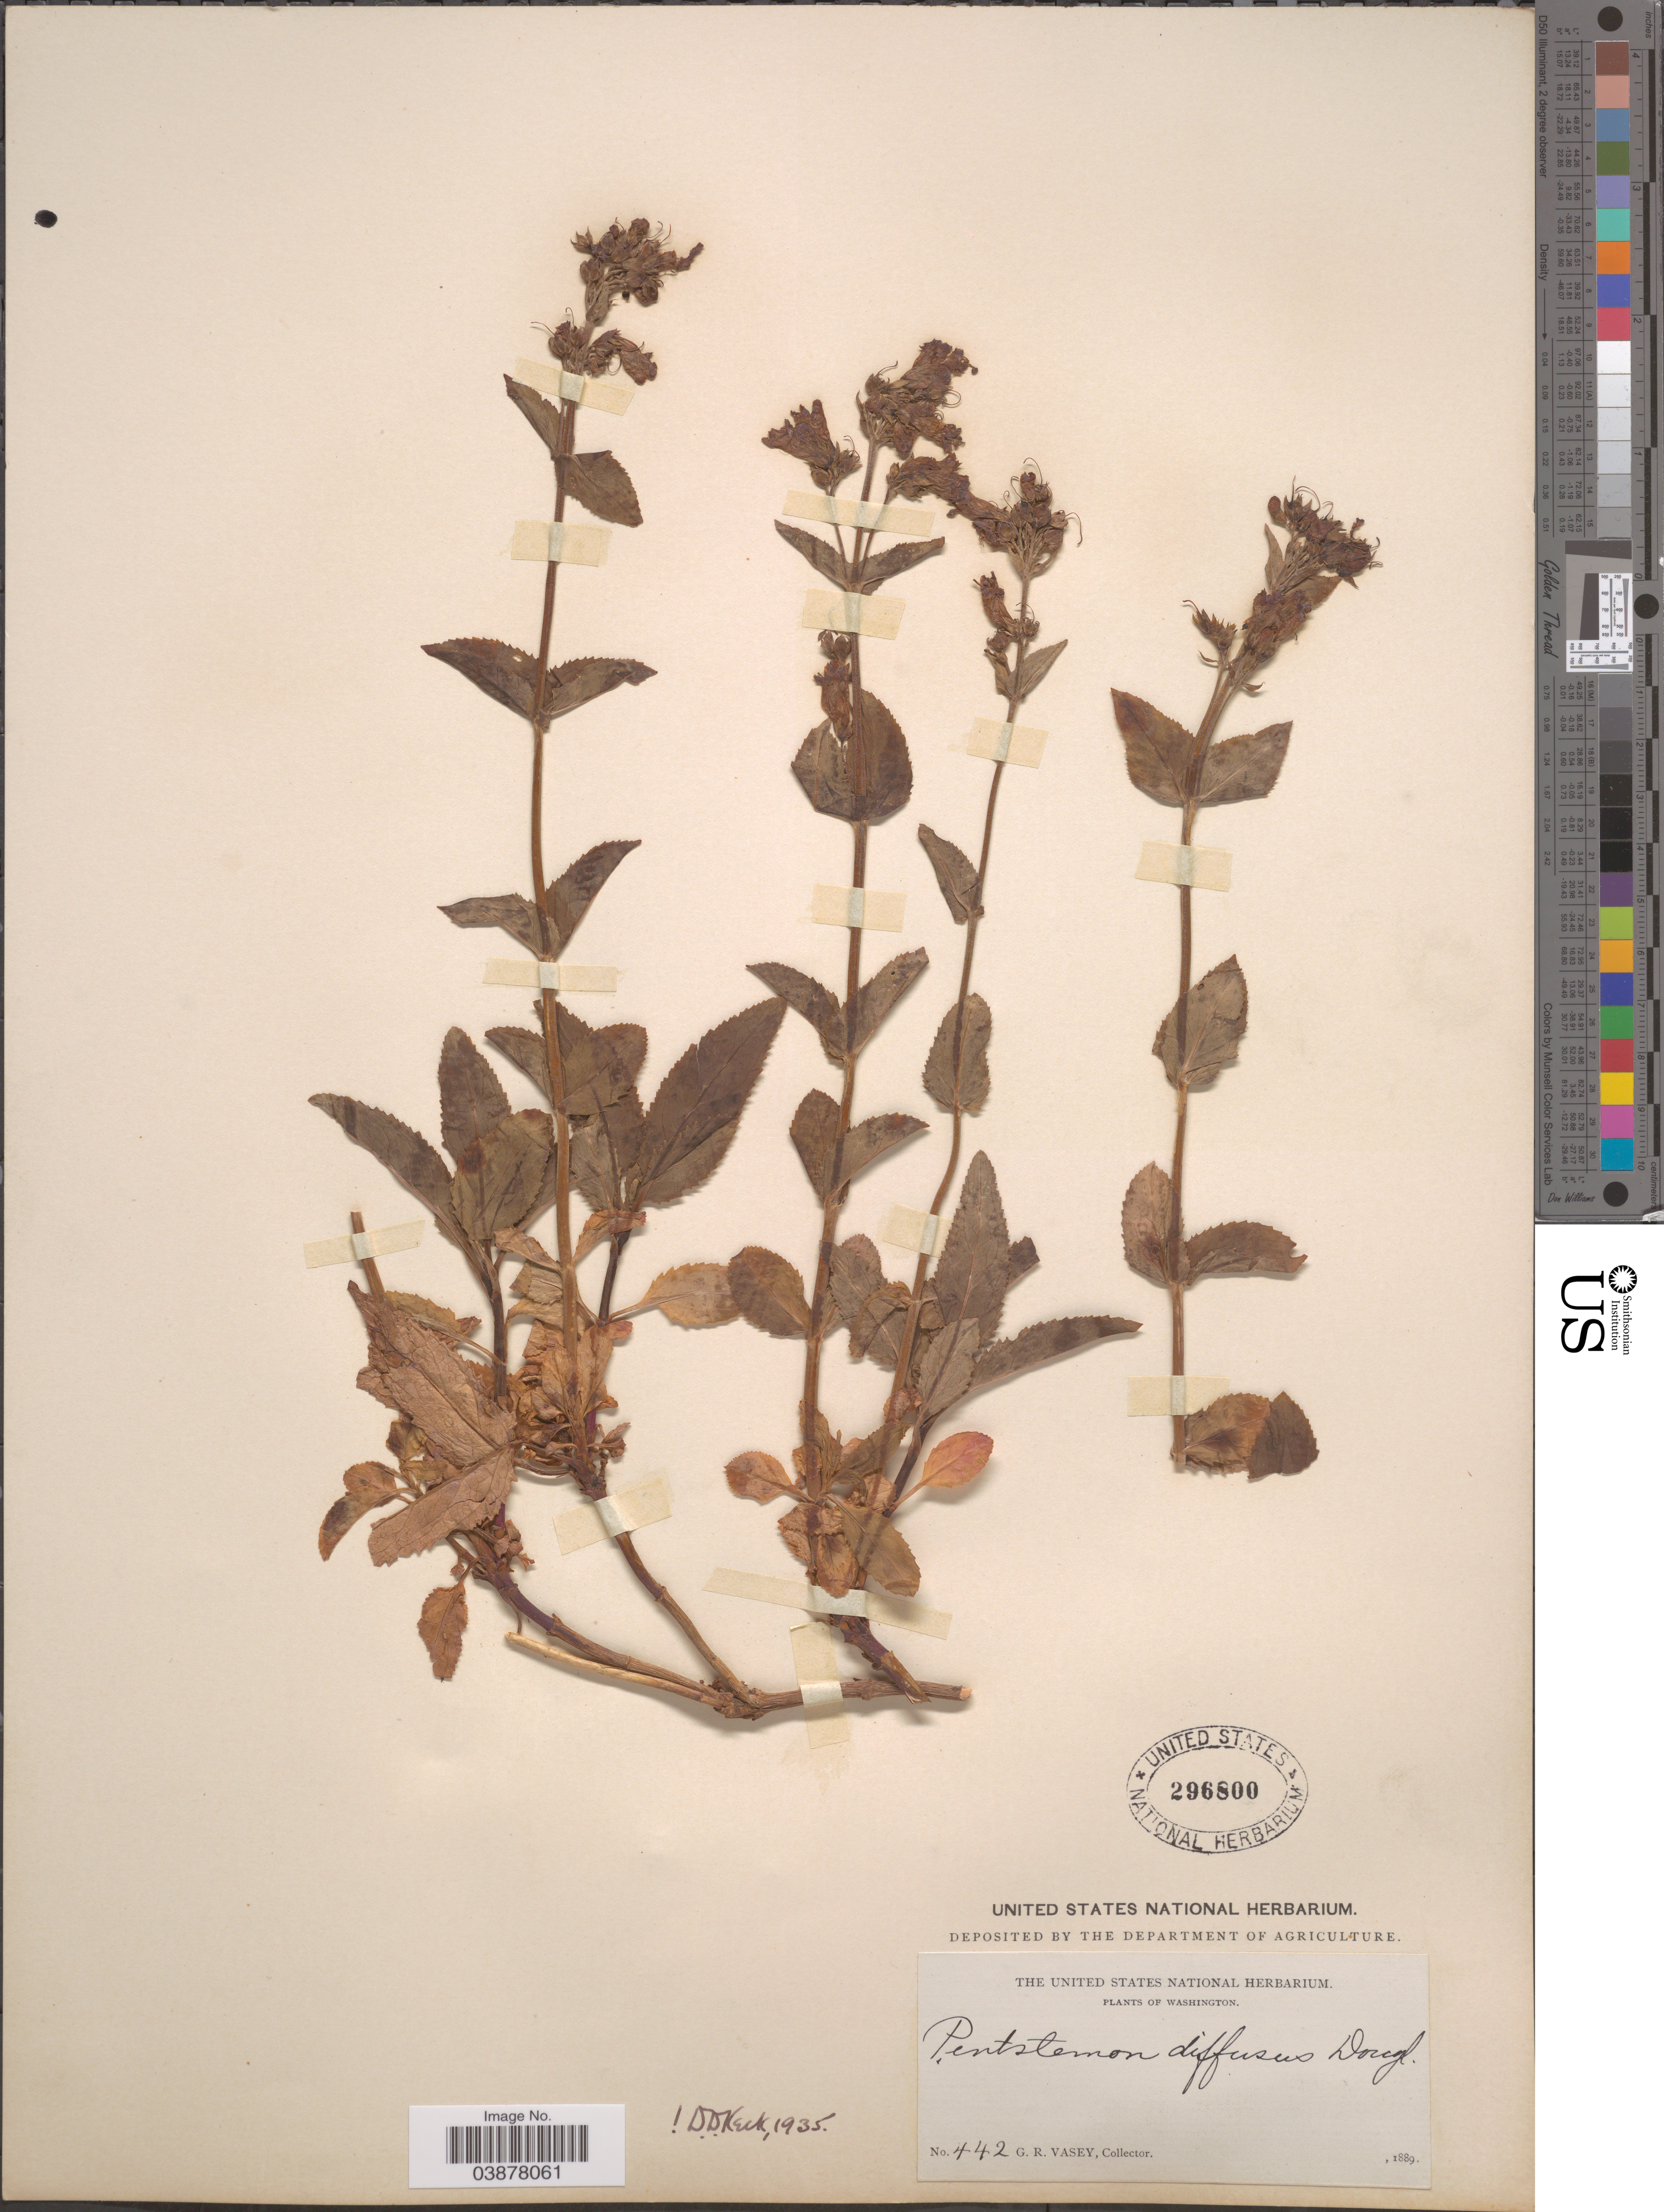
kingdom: Plantae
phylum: Tracheophyta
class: Magnoliopsida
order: Lamiales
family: Plantaginaceae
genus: Penstemon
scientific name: Penstemon serrulatus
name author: Menzies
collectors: G. R. Vasey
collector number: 442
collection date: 1889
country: United States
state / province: Washington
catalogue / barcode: US 296800